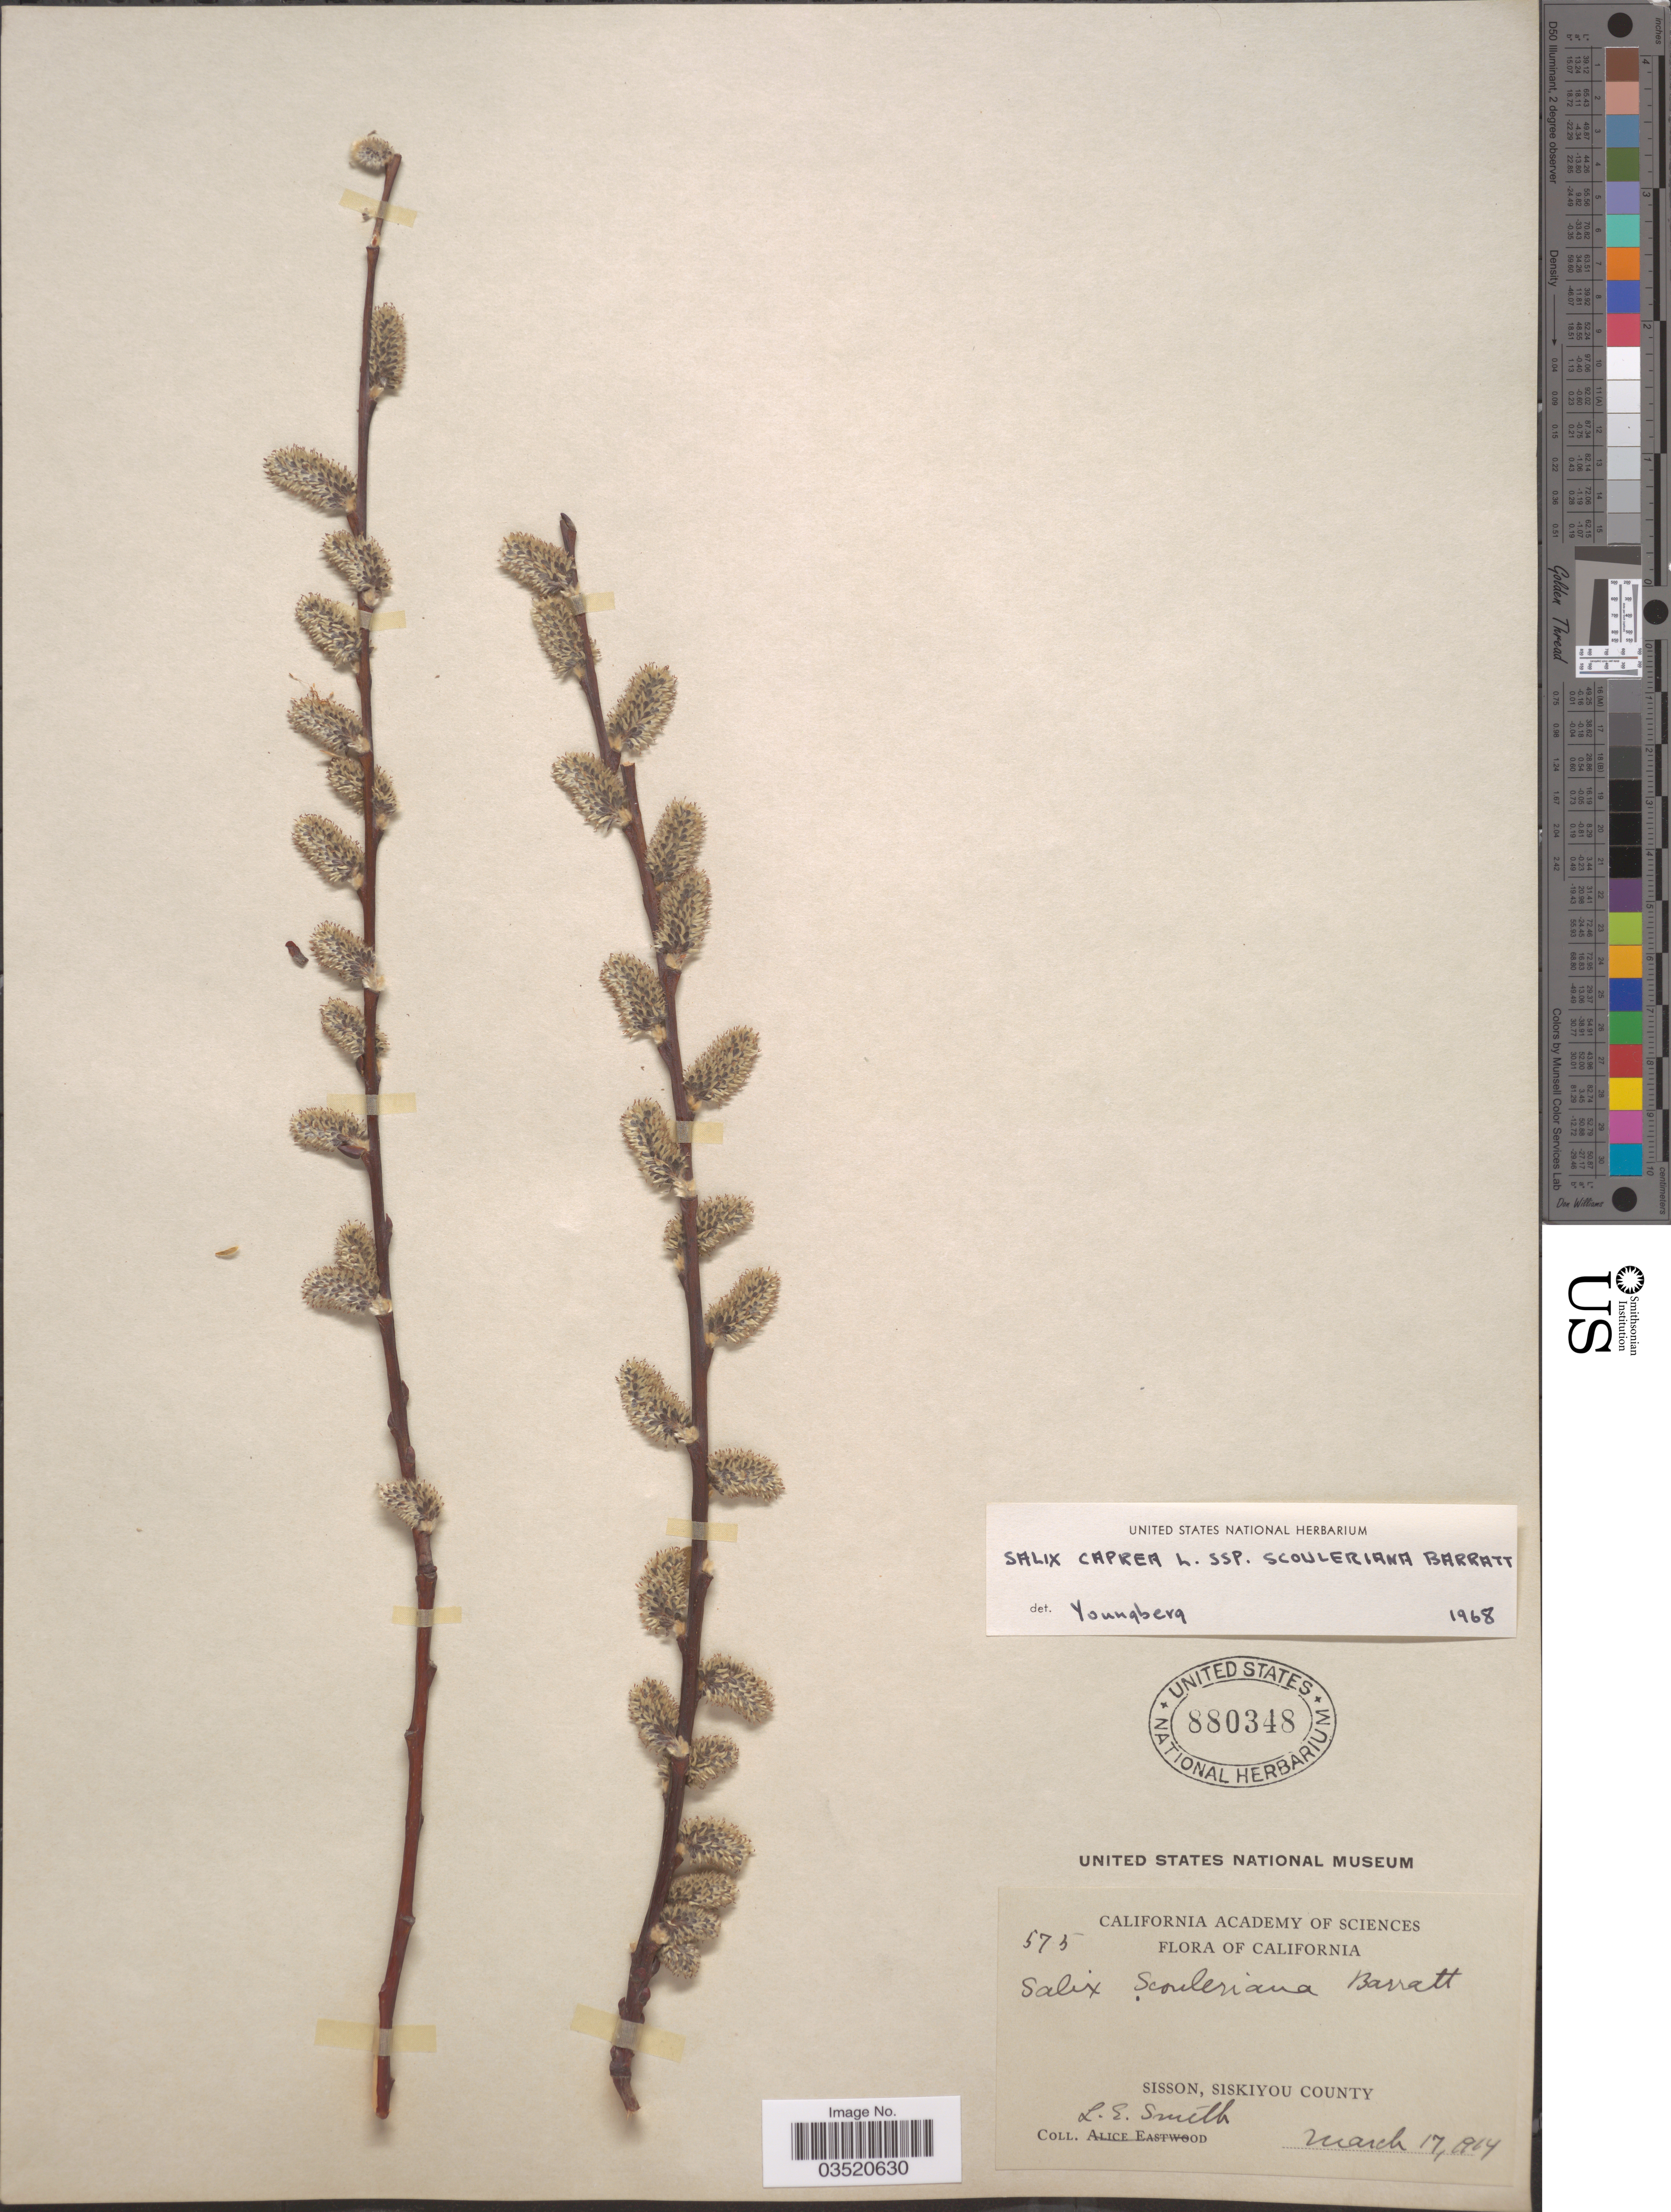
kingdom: Plantae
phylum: Tracheophyta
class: Magnoliopsida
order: Malpighiales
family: Salicaceae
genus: Salix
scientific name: Salix scouleriana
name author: Barratt ex Hook.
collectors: L. E. Smith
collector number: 575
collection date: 1914-03-17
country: United States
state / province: California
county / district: Siskiyou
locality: Sisson, Siskiyou County.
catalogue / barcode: US 880348